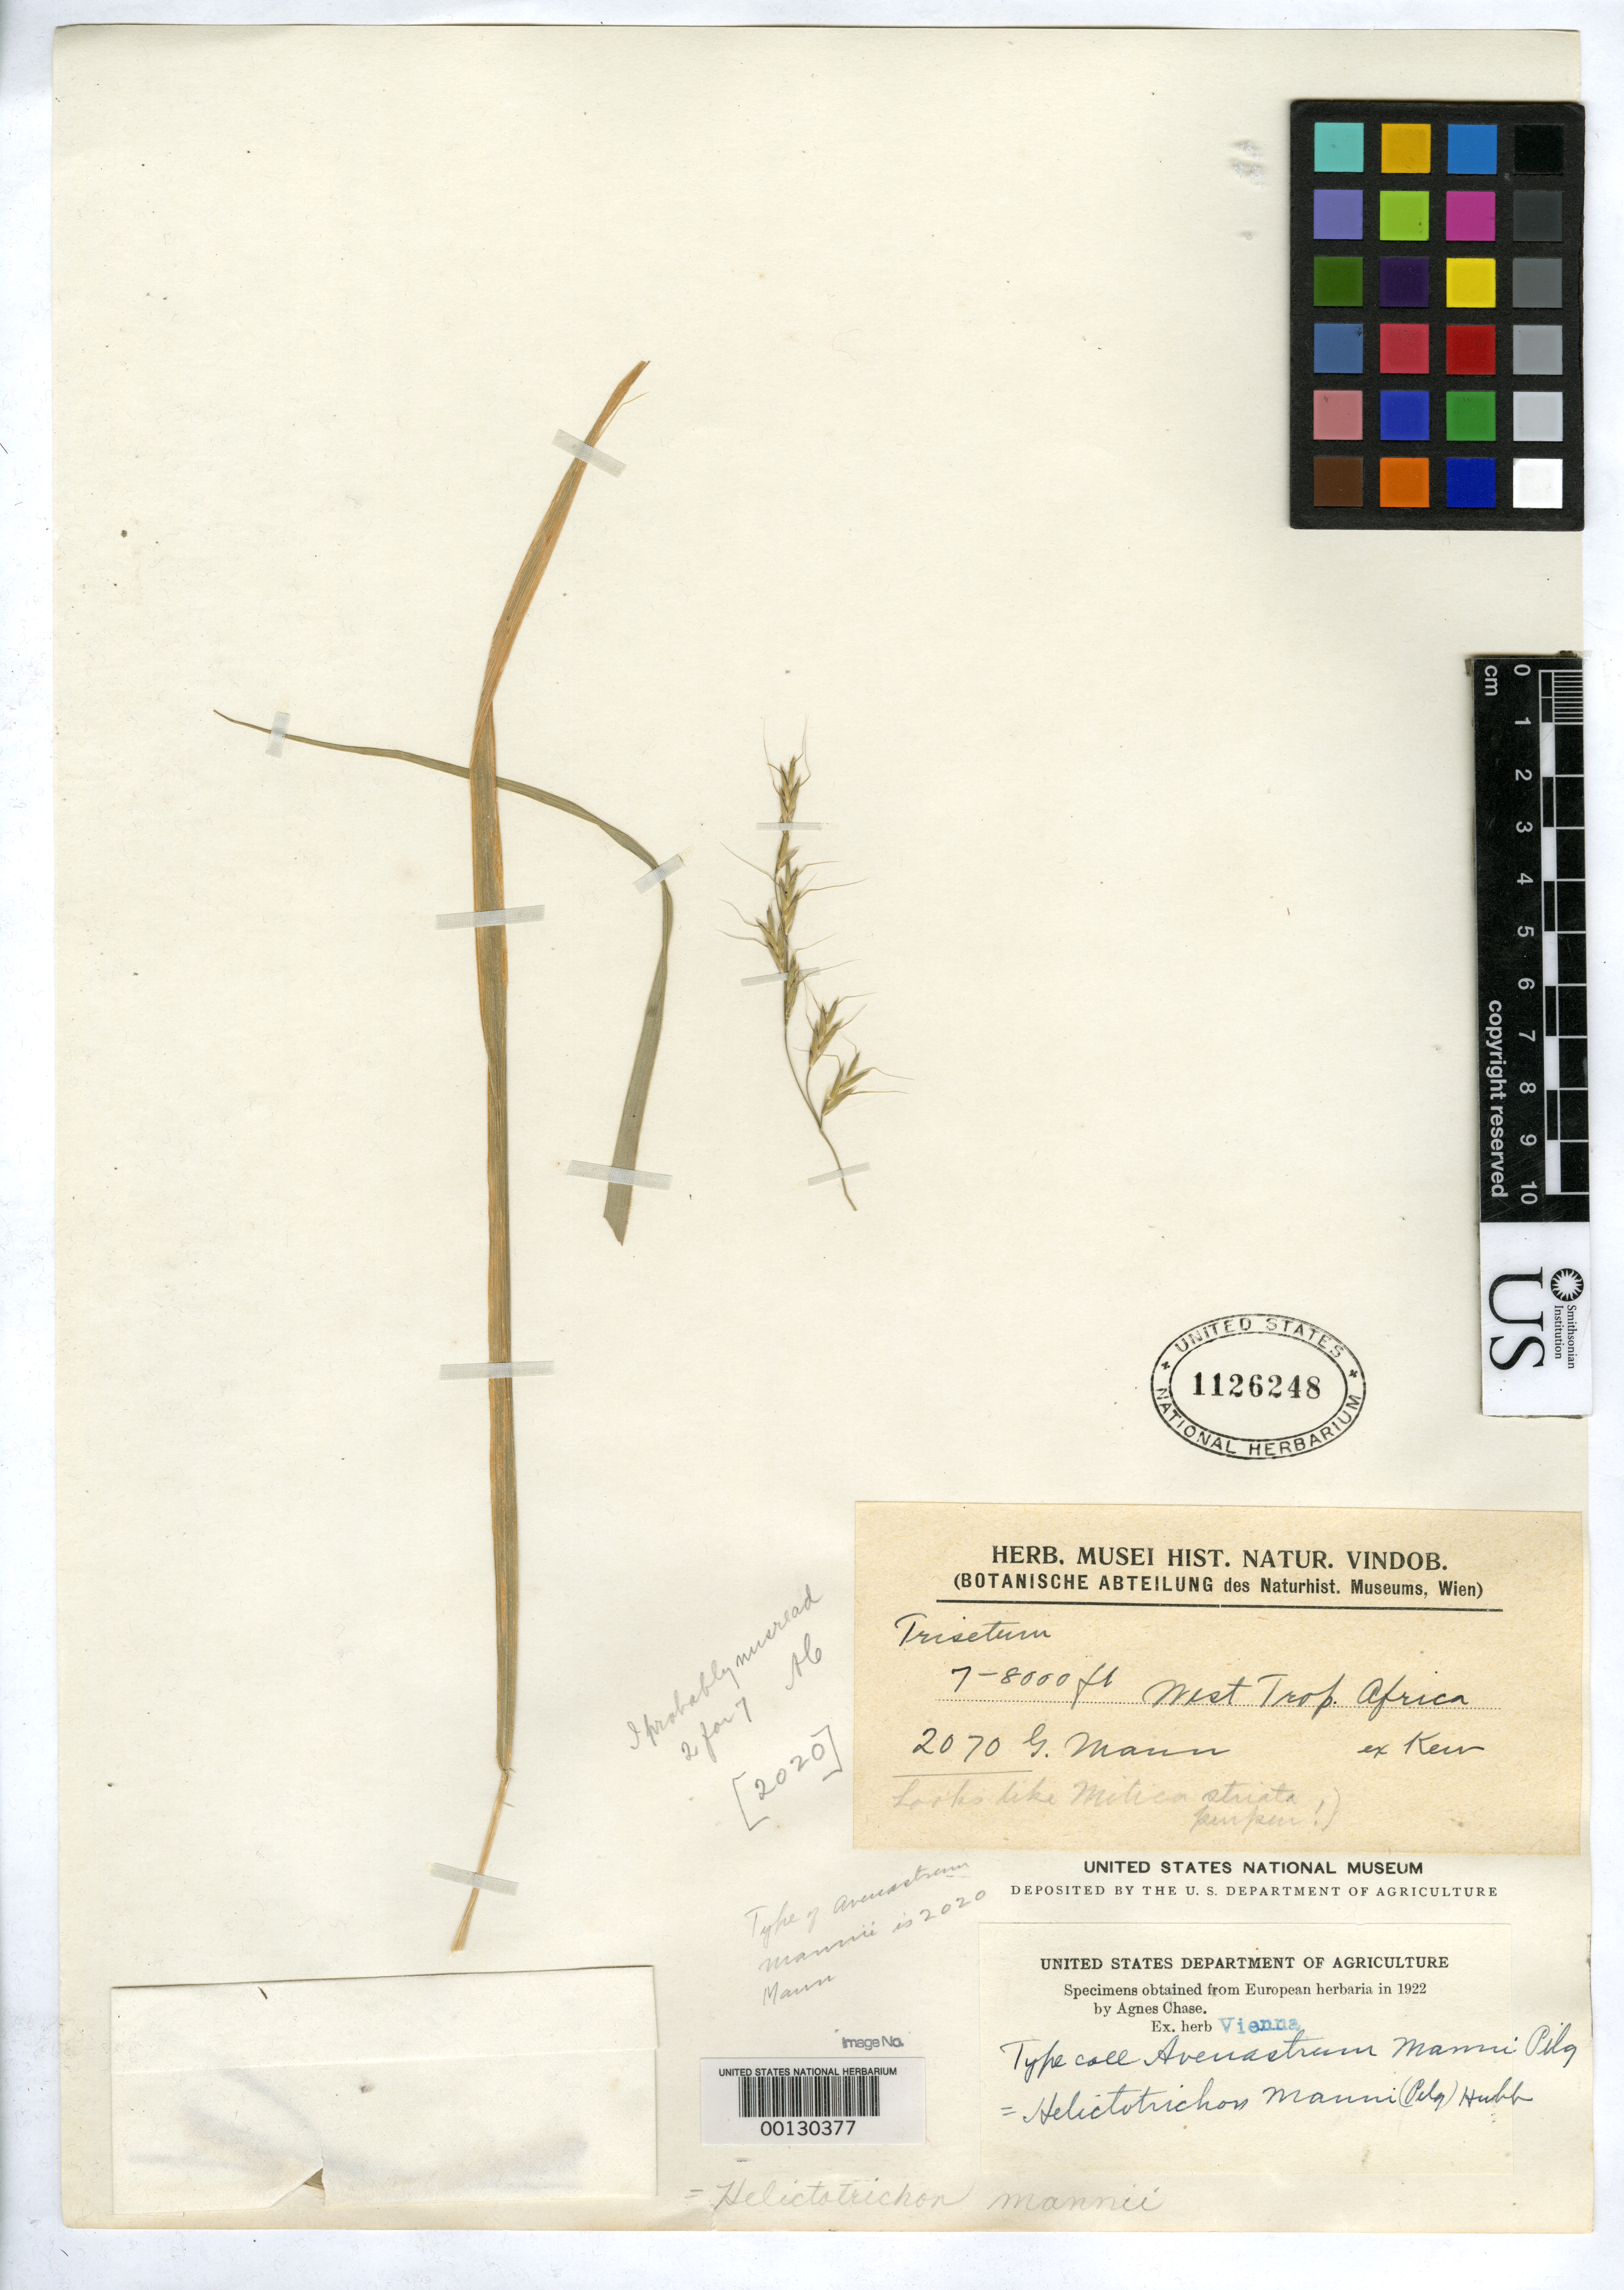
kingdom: Plantae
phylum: Tracheophyta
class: Liliopsida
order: Poales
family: Poaceae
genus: Avenastrum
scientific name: Avenastrum mannii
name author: Pilg.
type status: Isotype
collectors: G. Mann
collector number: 2070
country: Cameroon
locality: Cameroon-berg.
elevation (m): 2134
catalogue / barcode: US 1126248